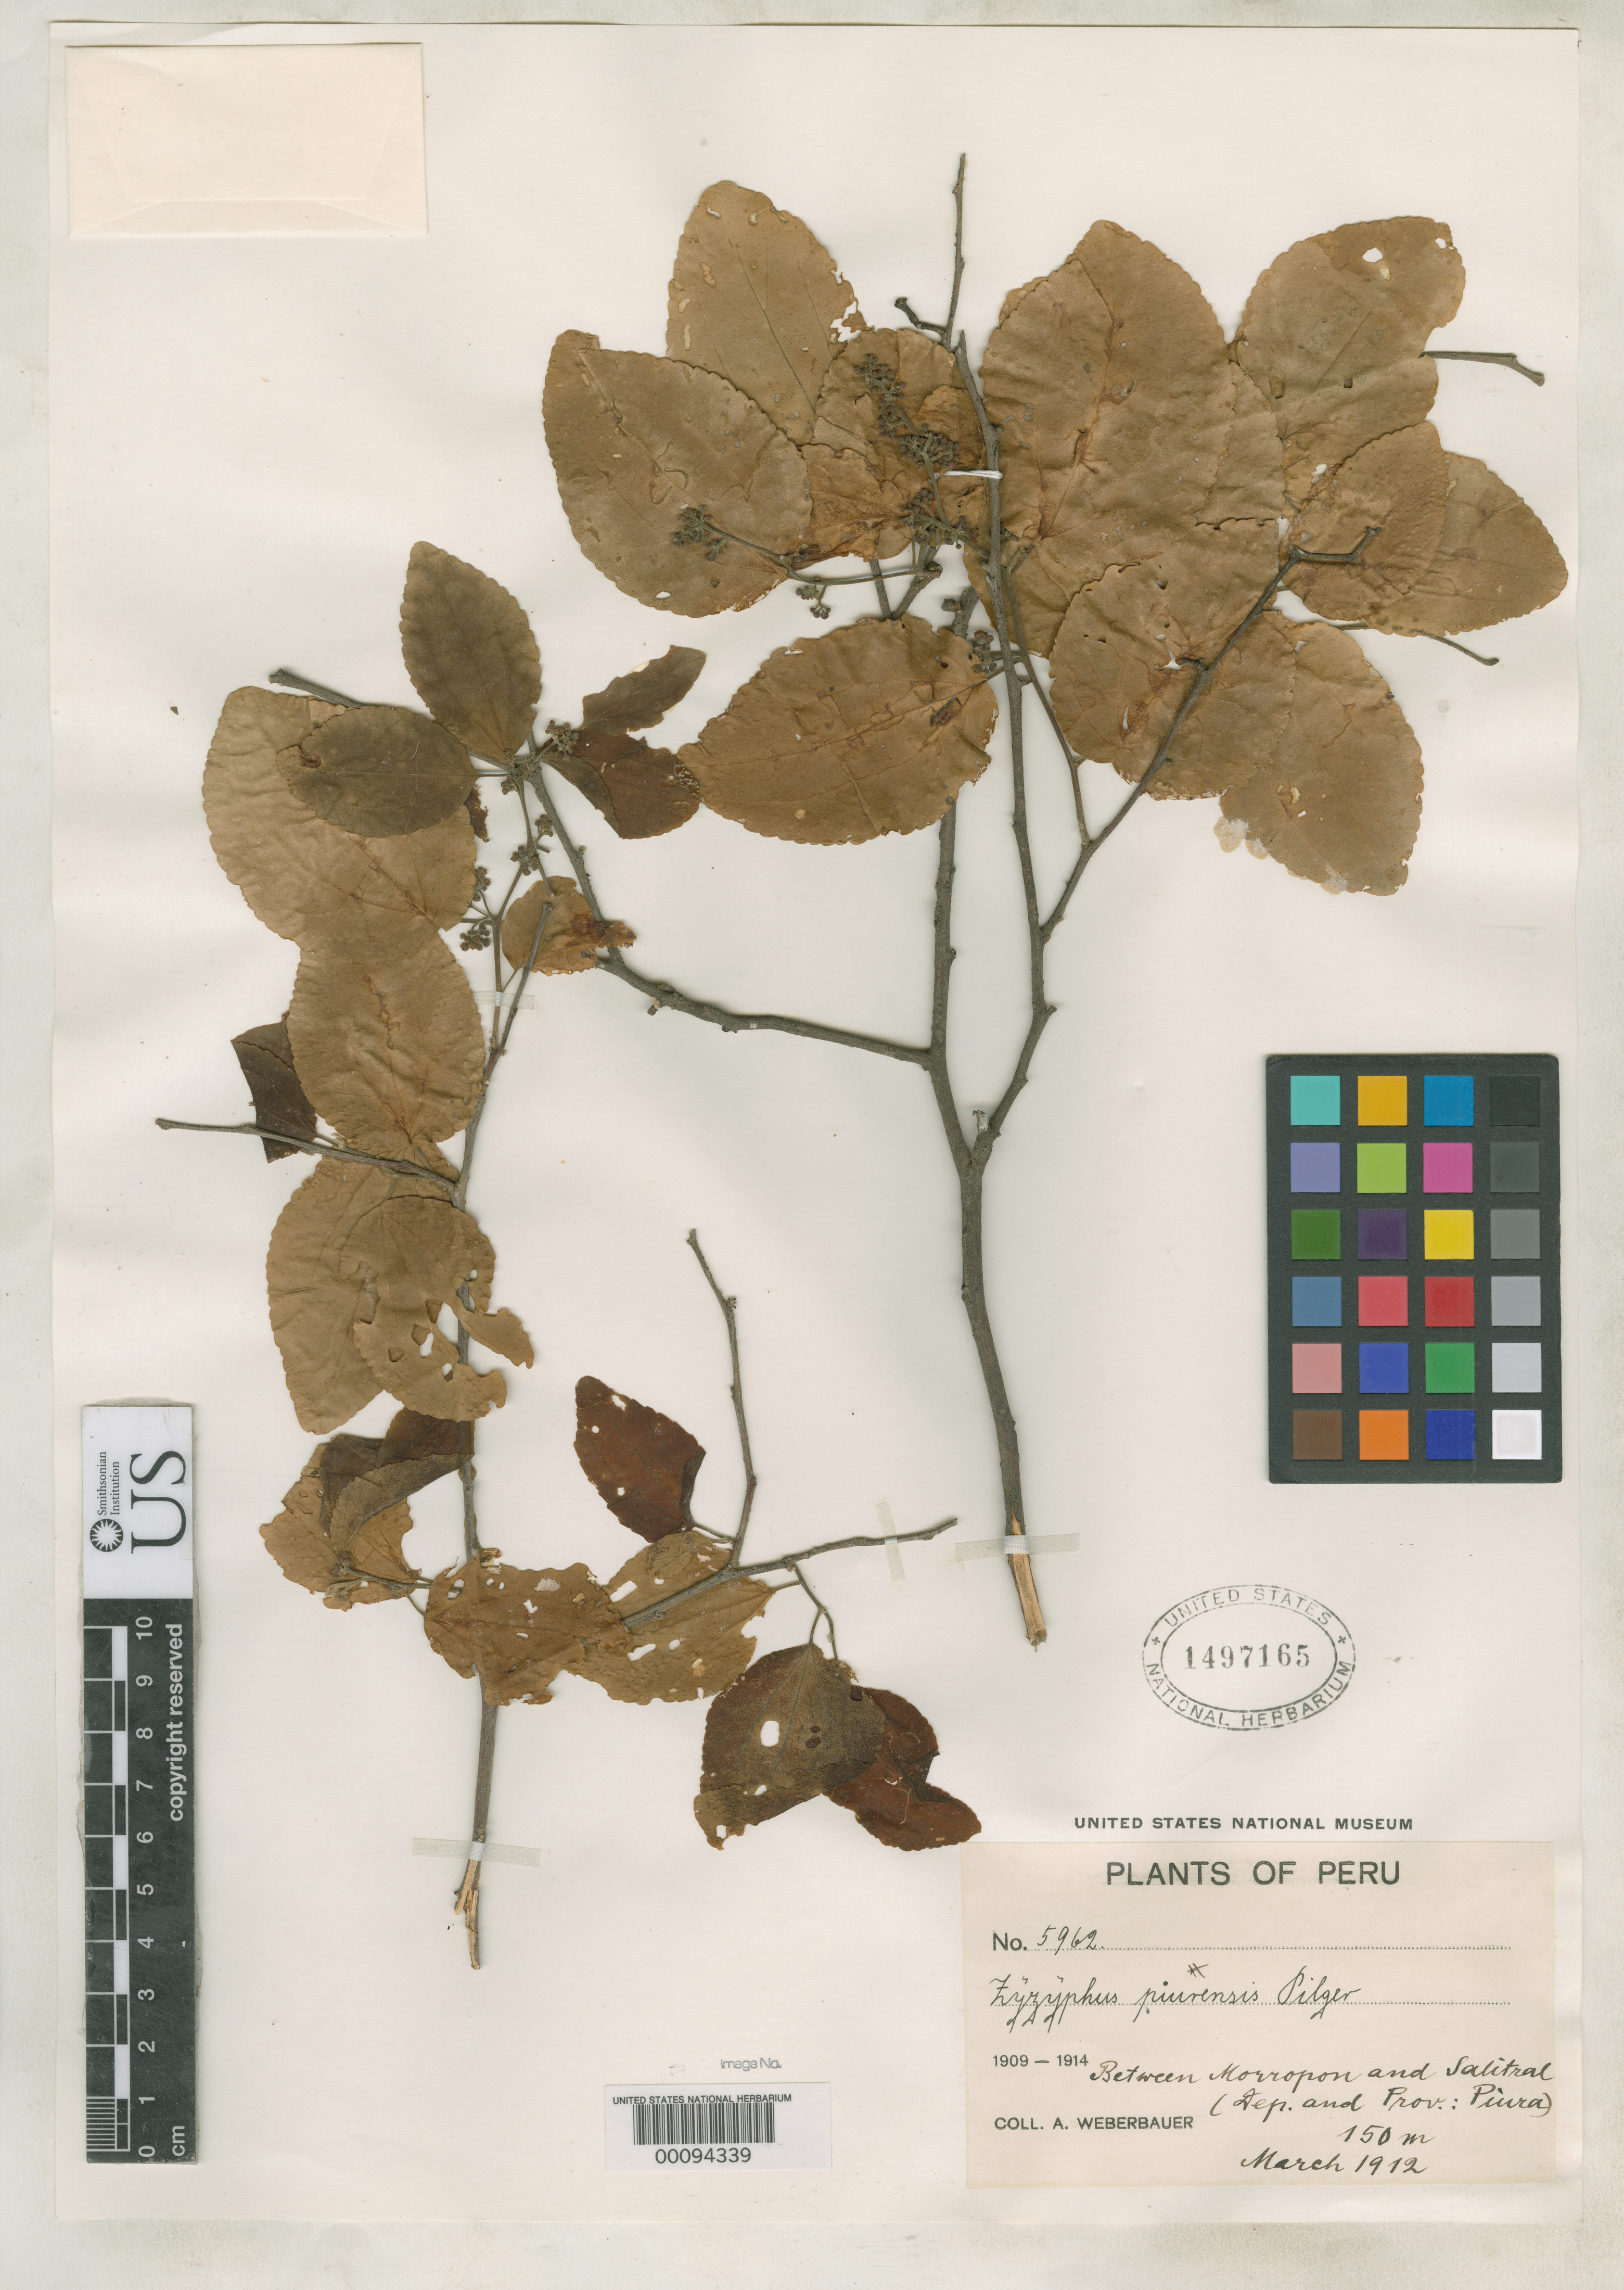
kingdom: Plantae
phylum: Tracheophyta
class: Magnoliopsida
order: Rosales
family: Rhamnaceae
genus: Ziziphus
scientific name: Ziziphus piurensis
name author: Pilg.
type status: Isotype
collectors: A. Weberbauer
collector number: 5962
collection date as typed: Mar 1912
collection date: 1912-03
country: Peru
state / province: Piura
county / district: Piura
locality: Between Morropon and Salitral.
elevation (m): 150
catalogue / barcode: US 1497165